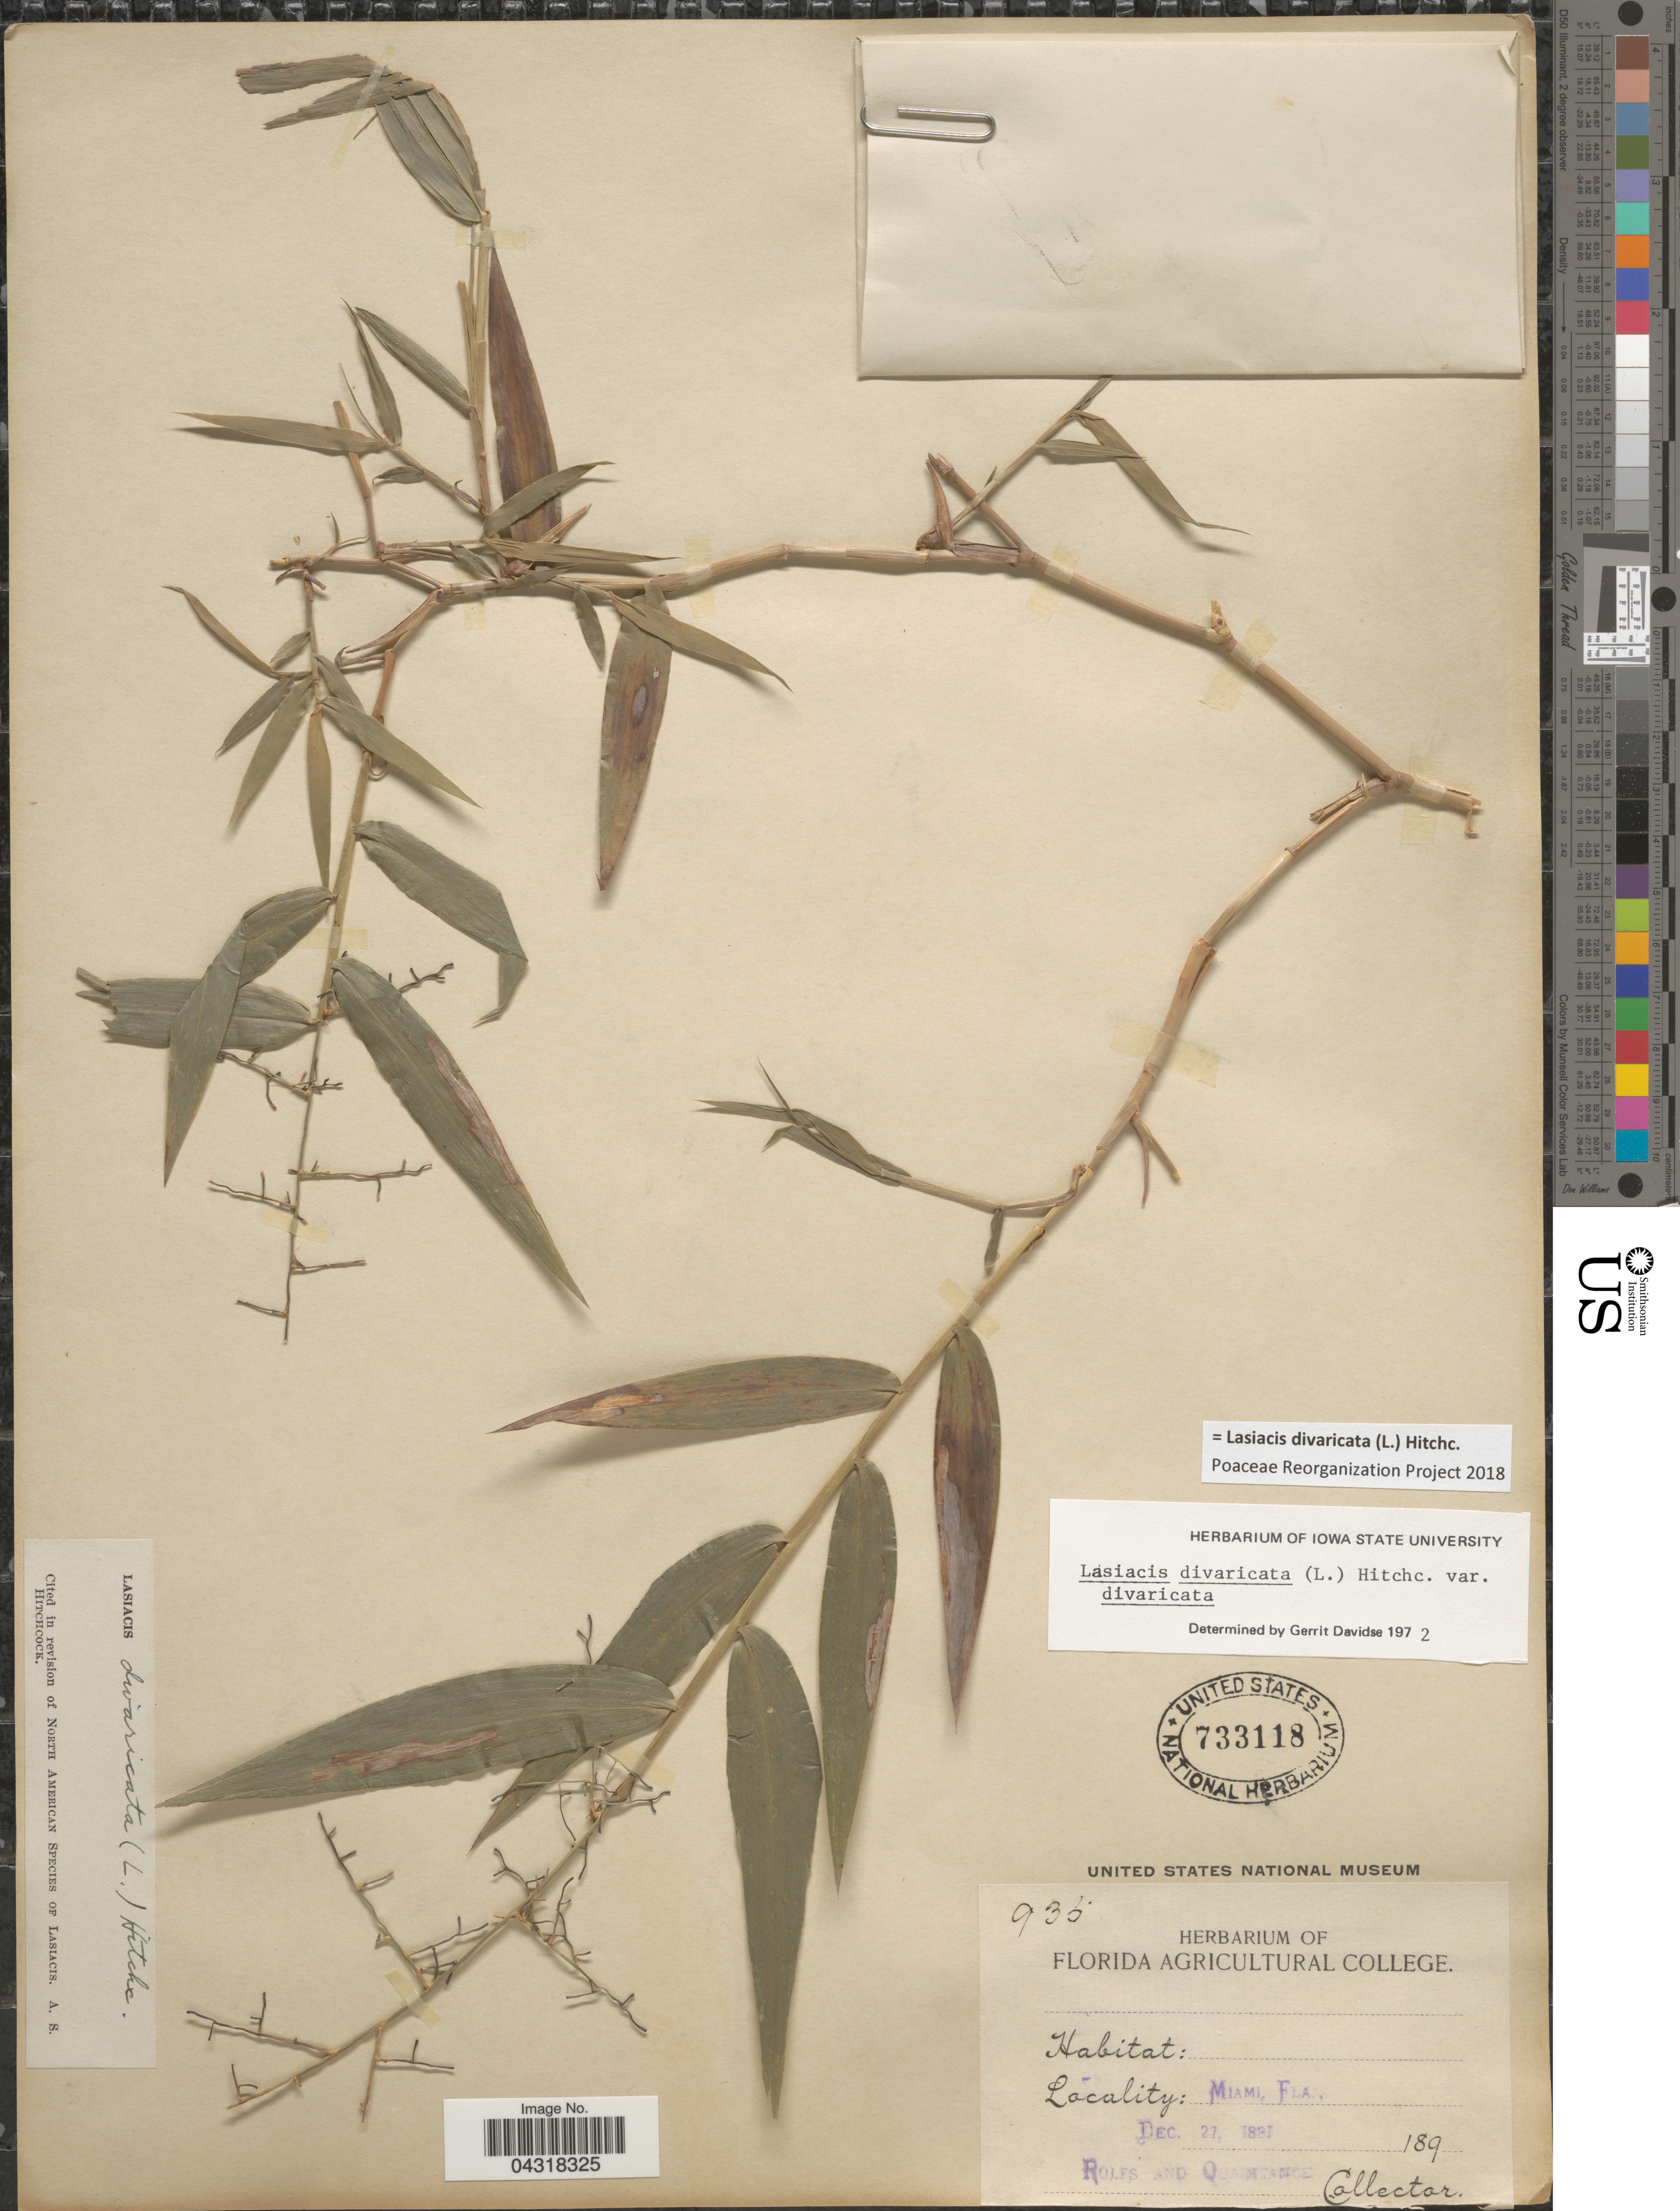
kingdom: Plantae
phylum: Tracheophyta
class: Liliopsida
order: Poales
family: Poaceae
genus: Lasiacis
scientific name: Lasiacis divaricata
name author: (L.) Hitchc.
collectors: Roles & Collector illegible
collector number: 935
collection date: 1897-12-27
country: United States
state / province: Florida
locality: Miami.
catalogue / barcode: US 733118